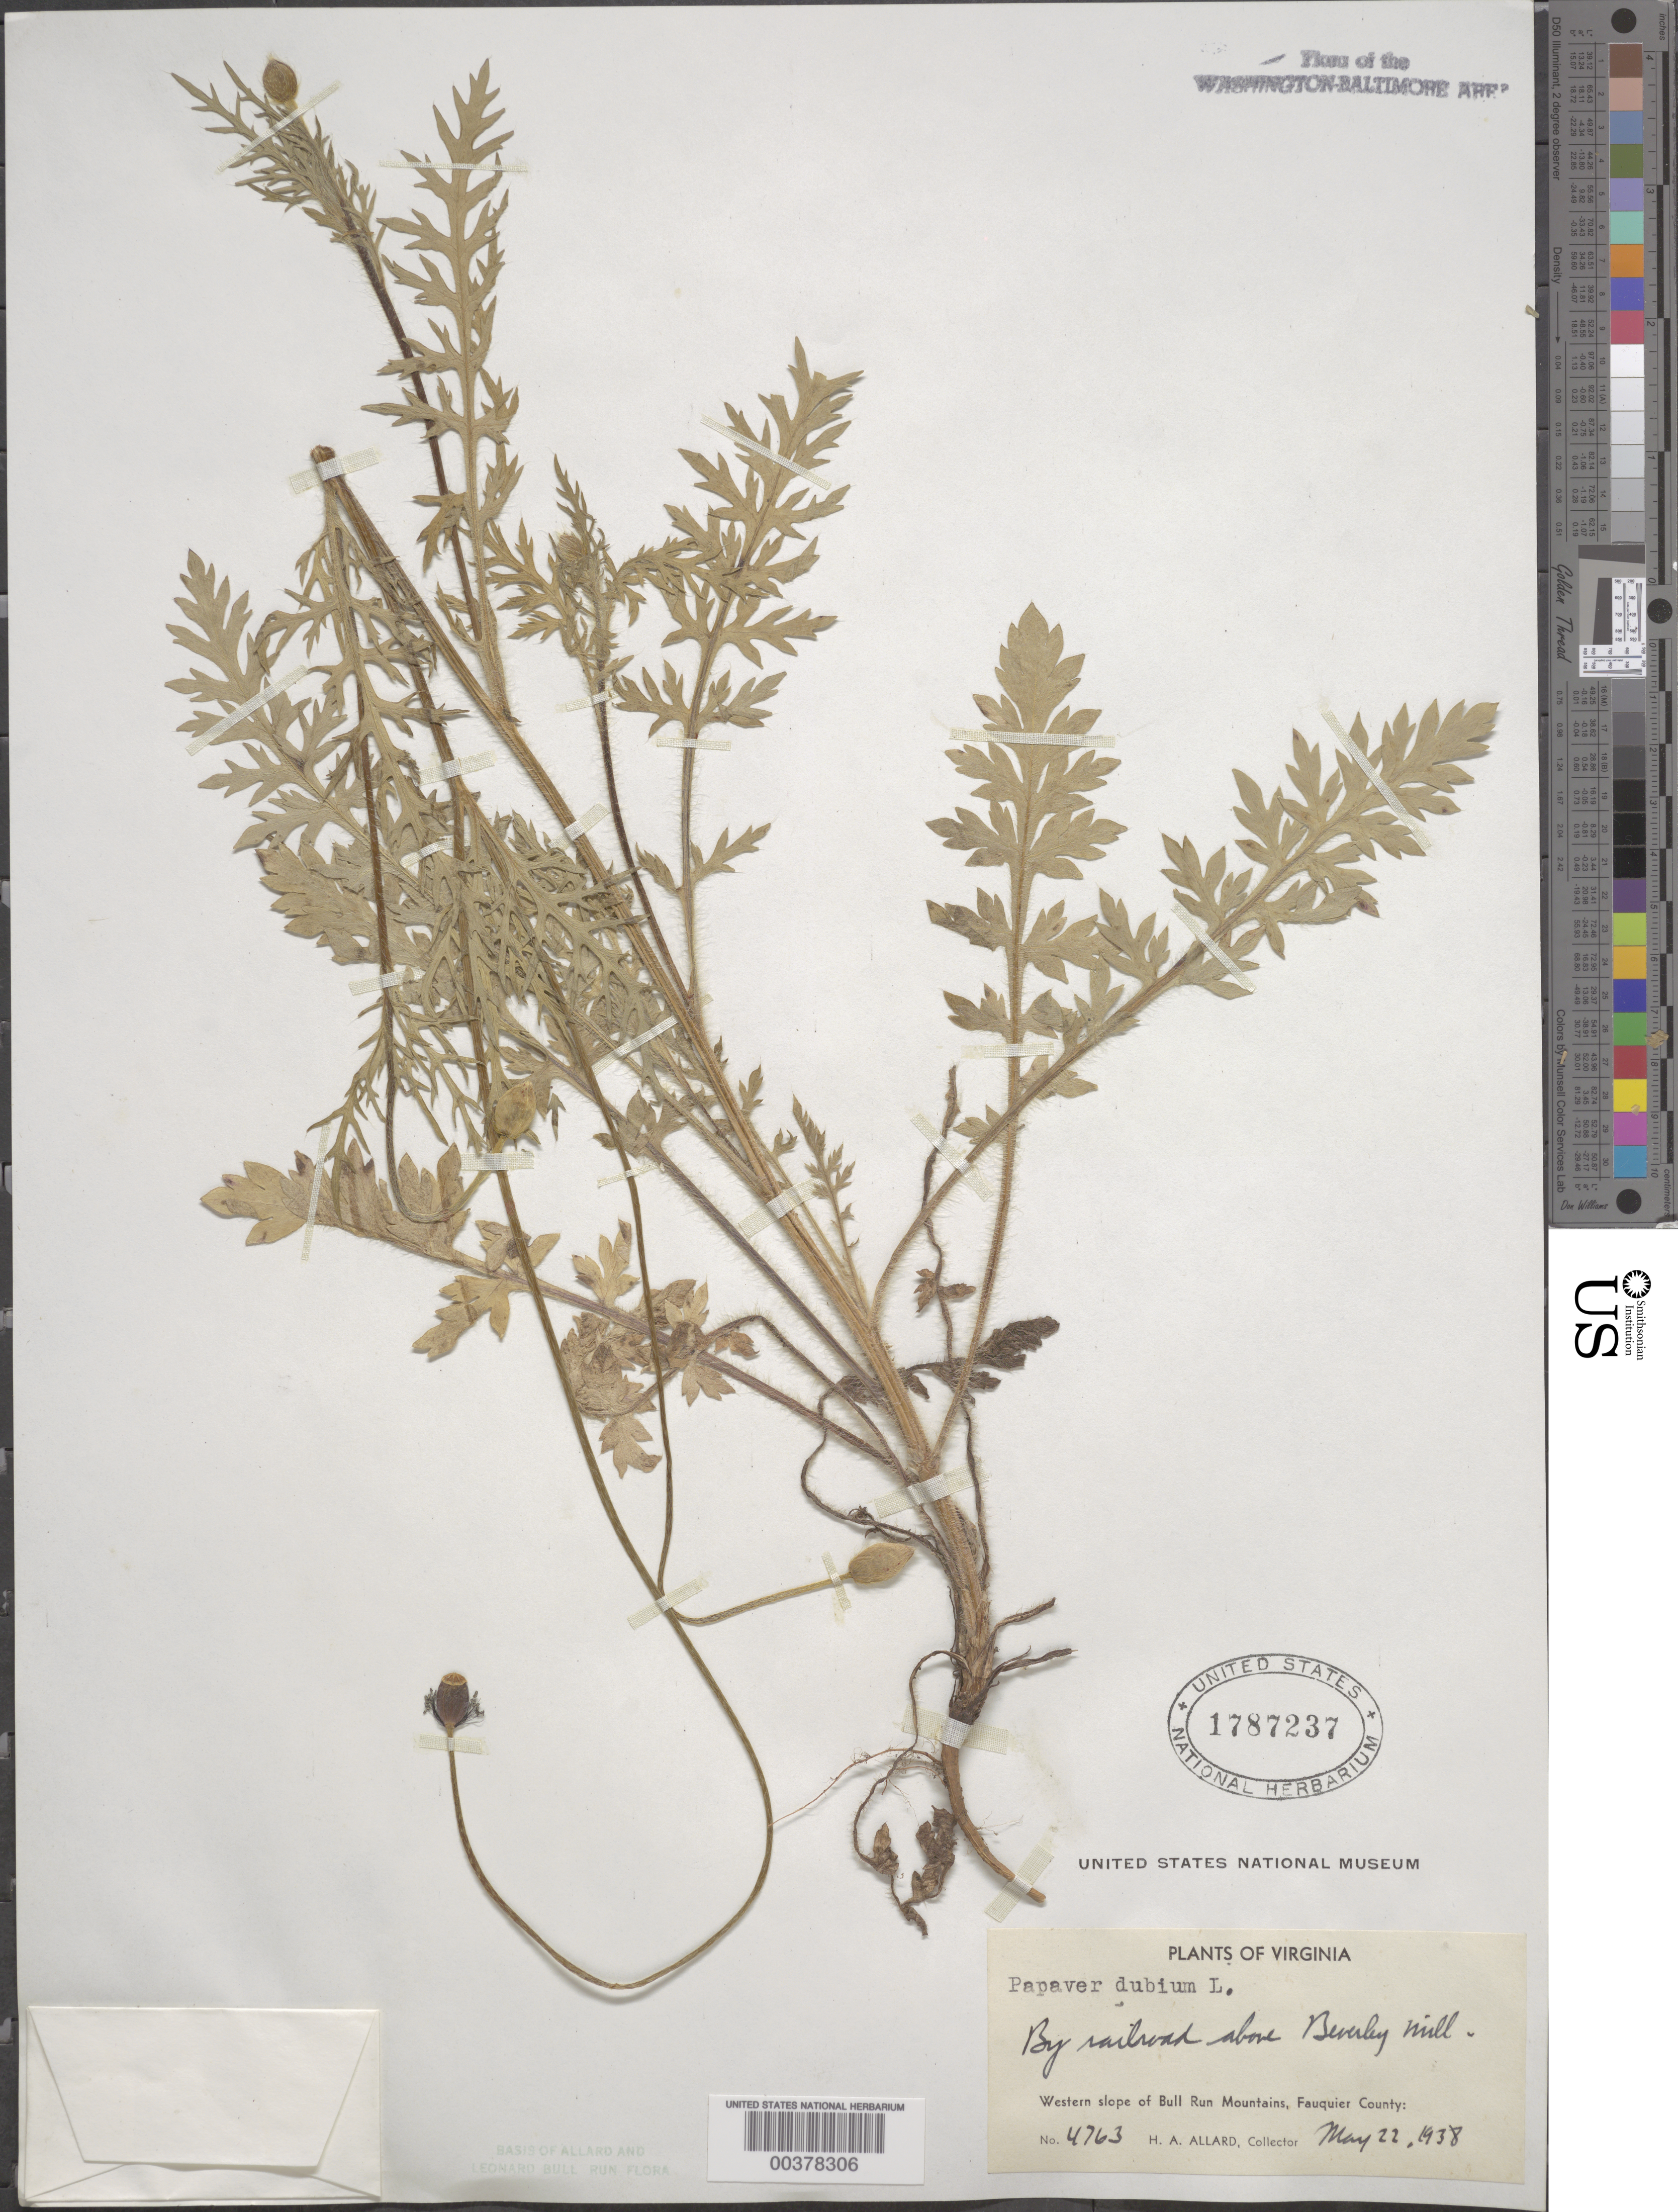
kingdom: Plantae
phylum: Tracheophyta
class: Magnoliopsida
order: Ranunculales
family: Papaveraceae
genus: Papaver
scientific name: Papaver dubium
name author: L.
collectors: H. A. Allard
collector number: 4763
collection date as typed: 22 May 1938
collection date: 1938-05-22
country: United States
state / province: Virginia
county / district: Fauquier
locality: Above Beverley Mill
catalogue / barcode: US 1787237